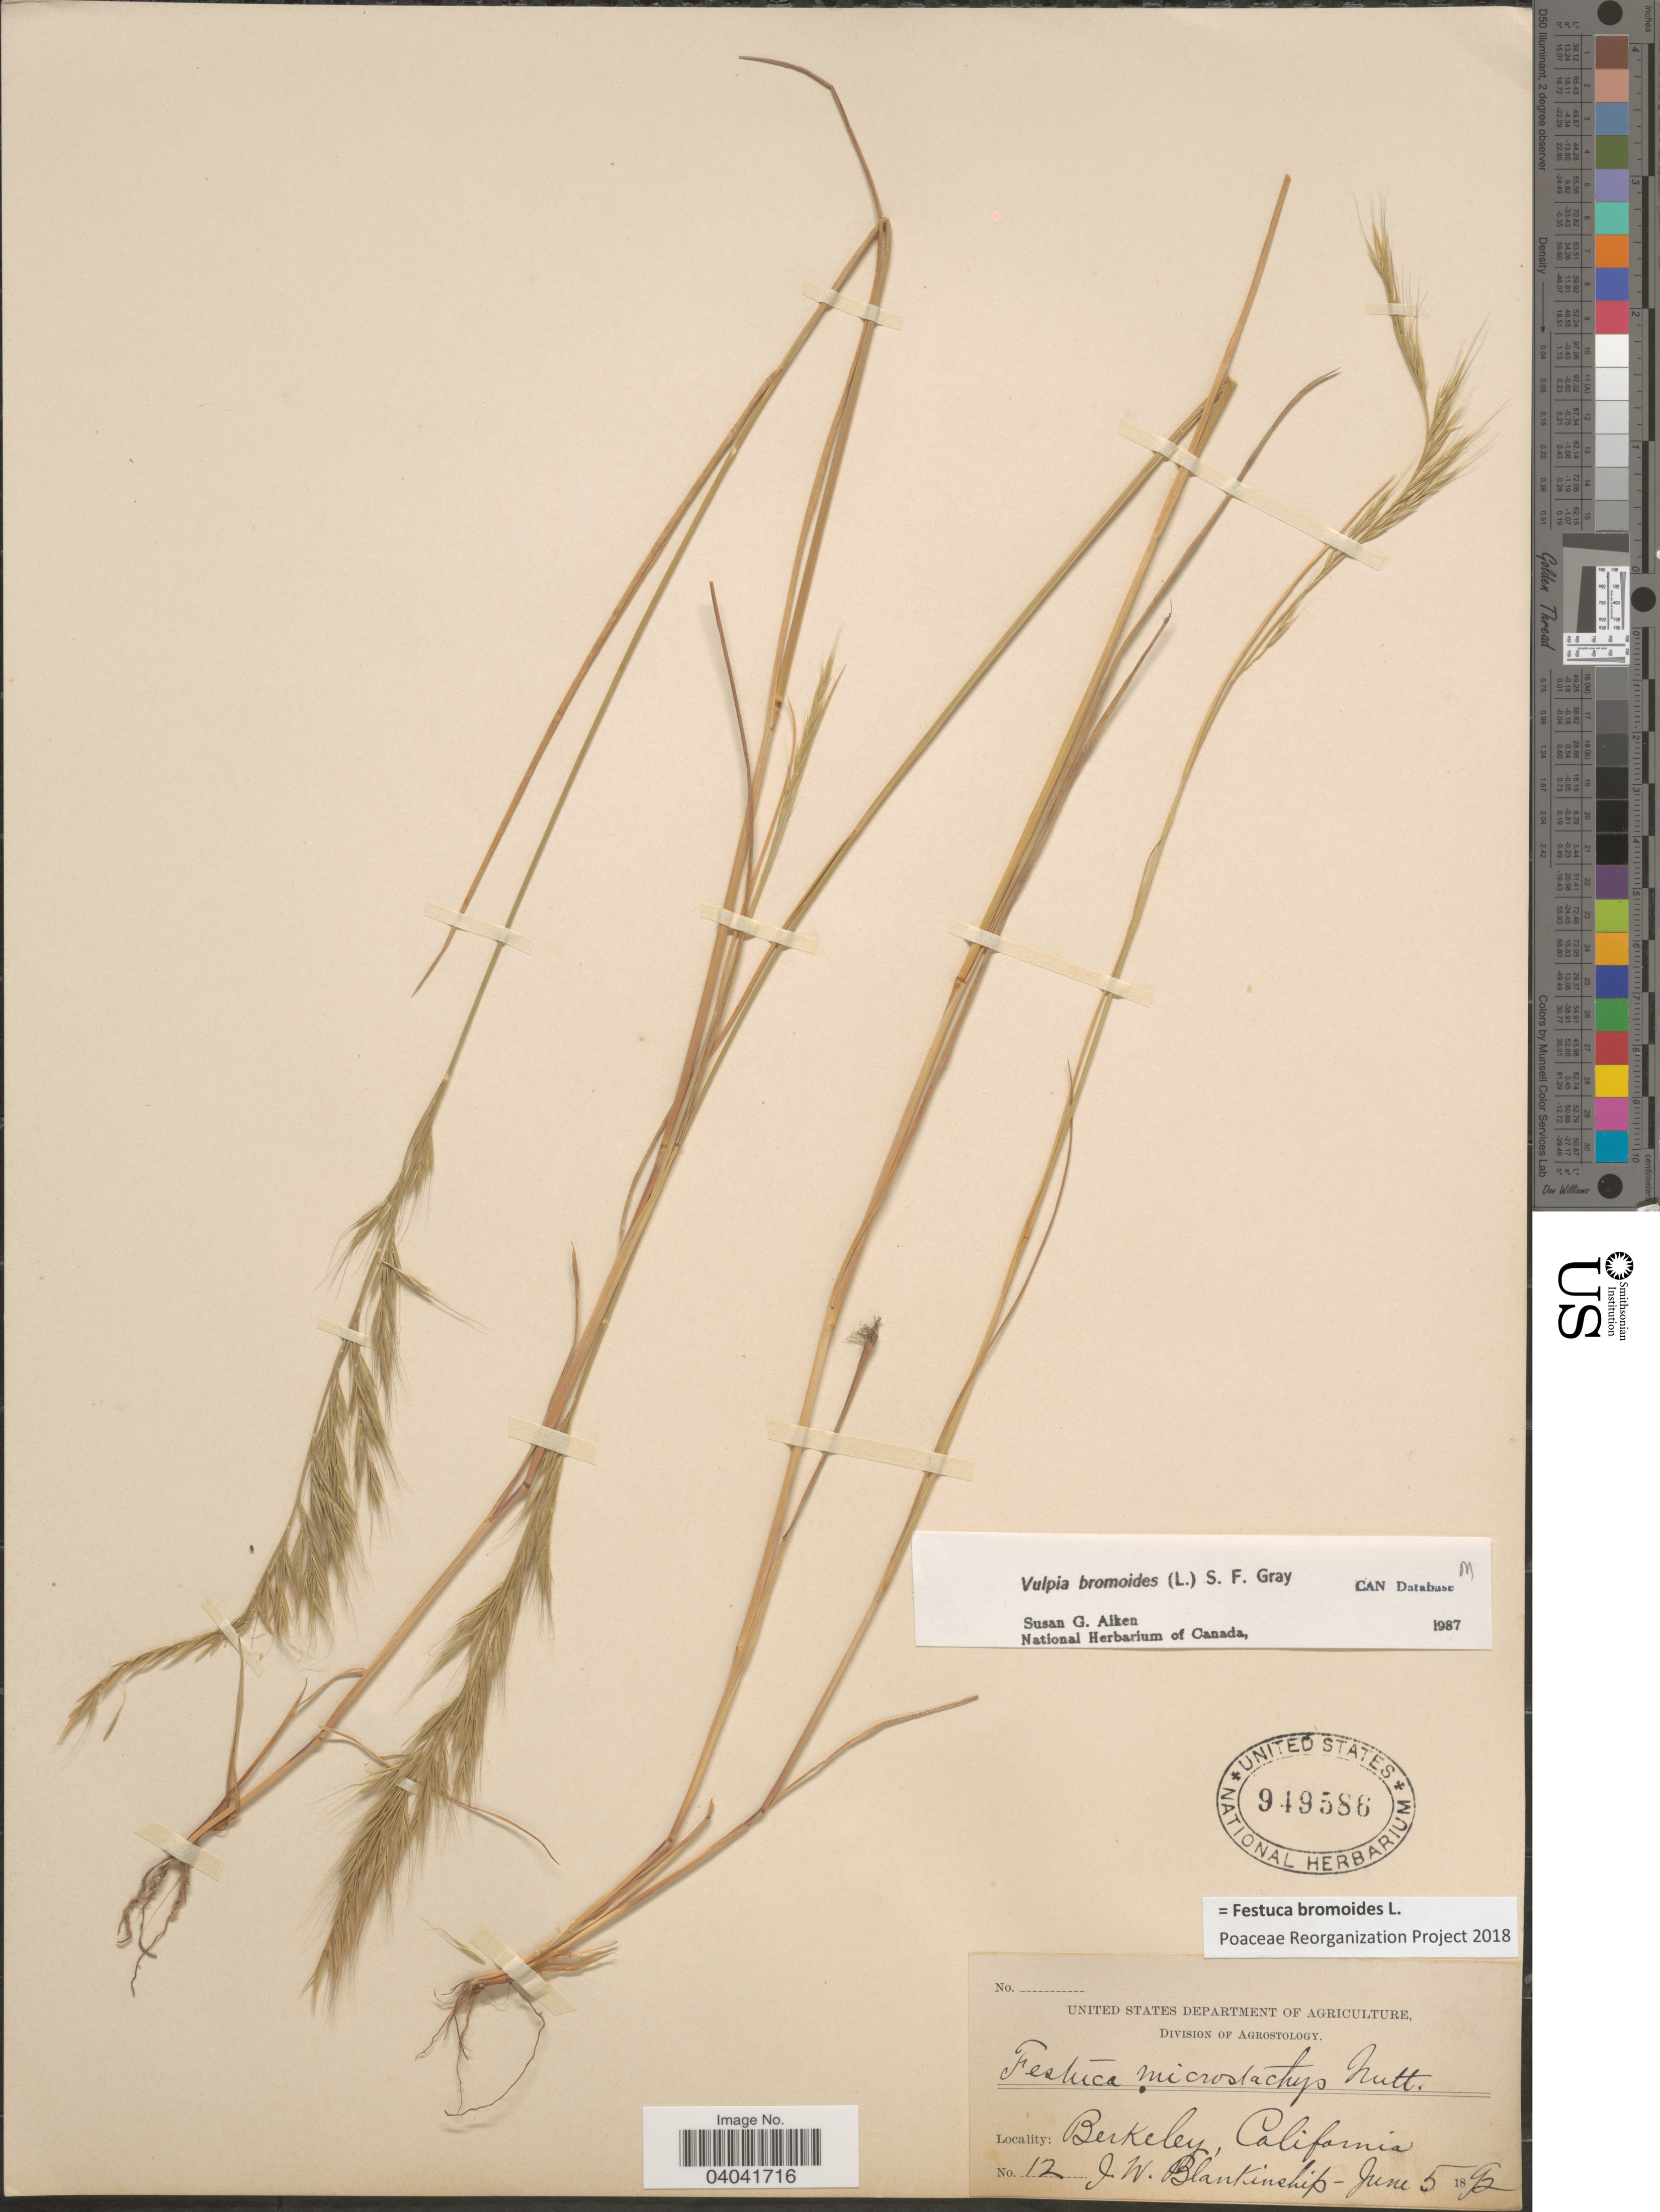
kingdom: Plantae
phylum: Tracheophyta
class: Liliopsida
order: Poales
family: Poaceae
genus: Festuca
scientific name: Festuca bromoides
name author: L.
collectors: J. W. Blankinship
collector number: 12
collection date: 1892-06-05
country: United States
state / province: California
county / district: Alameda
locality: Berkeley.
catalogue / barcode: US 949586